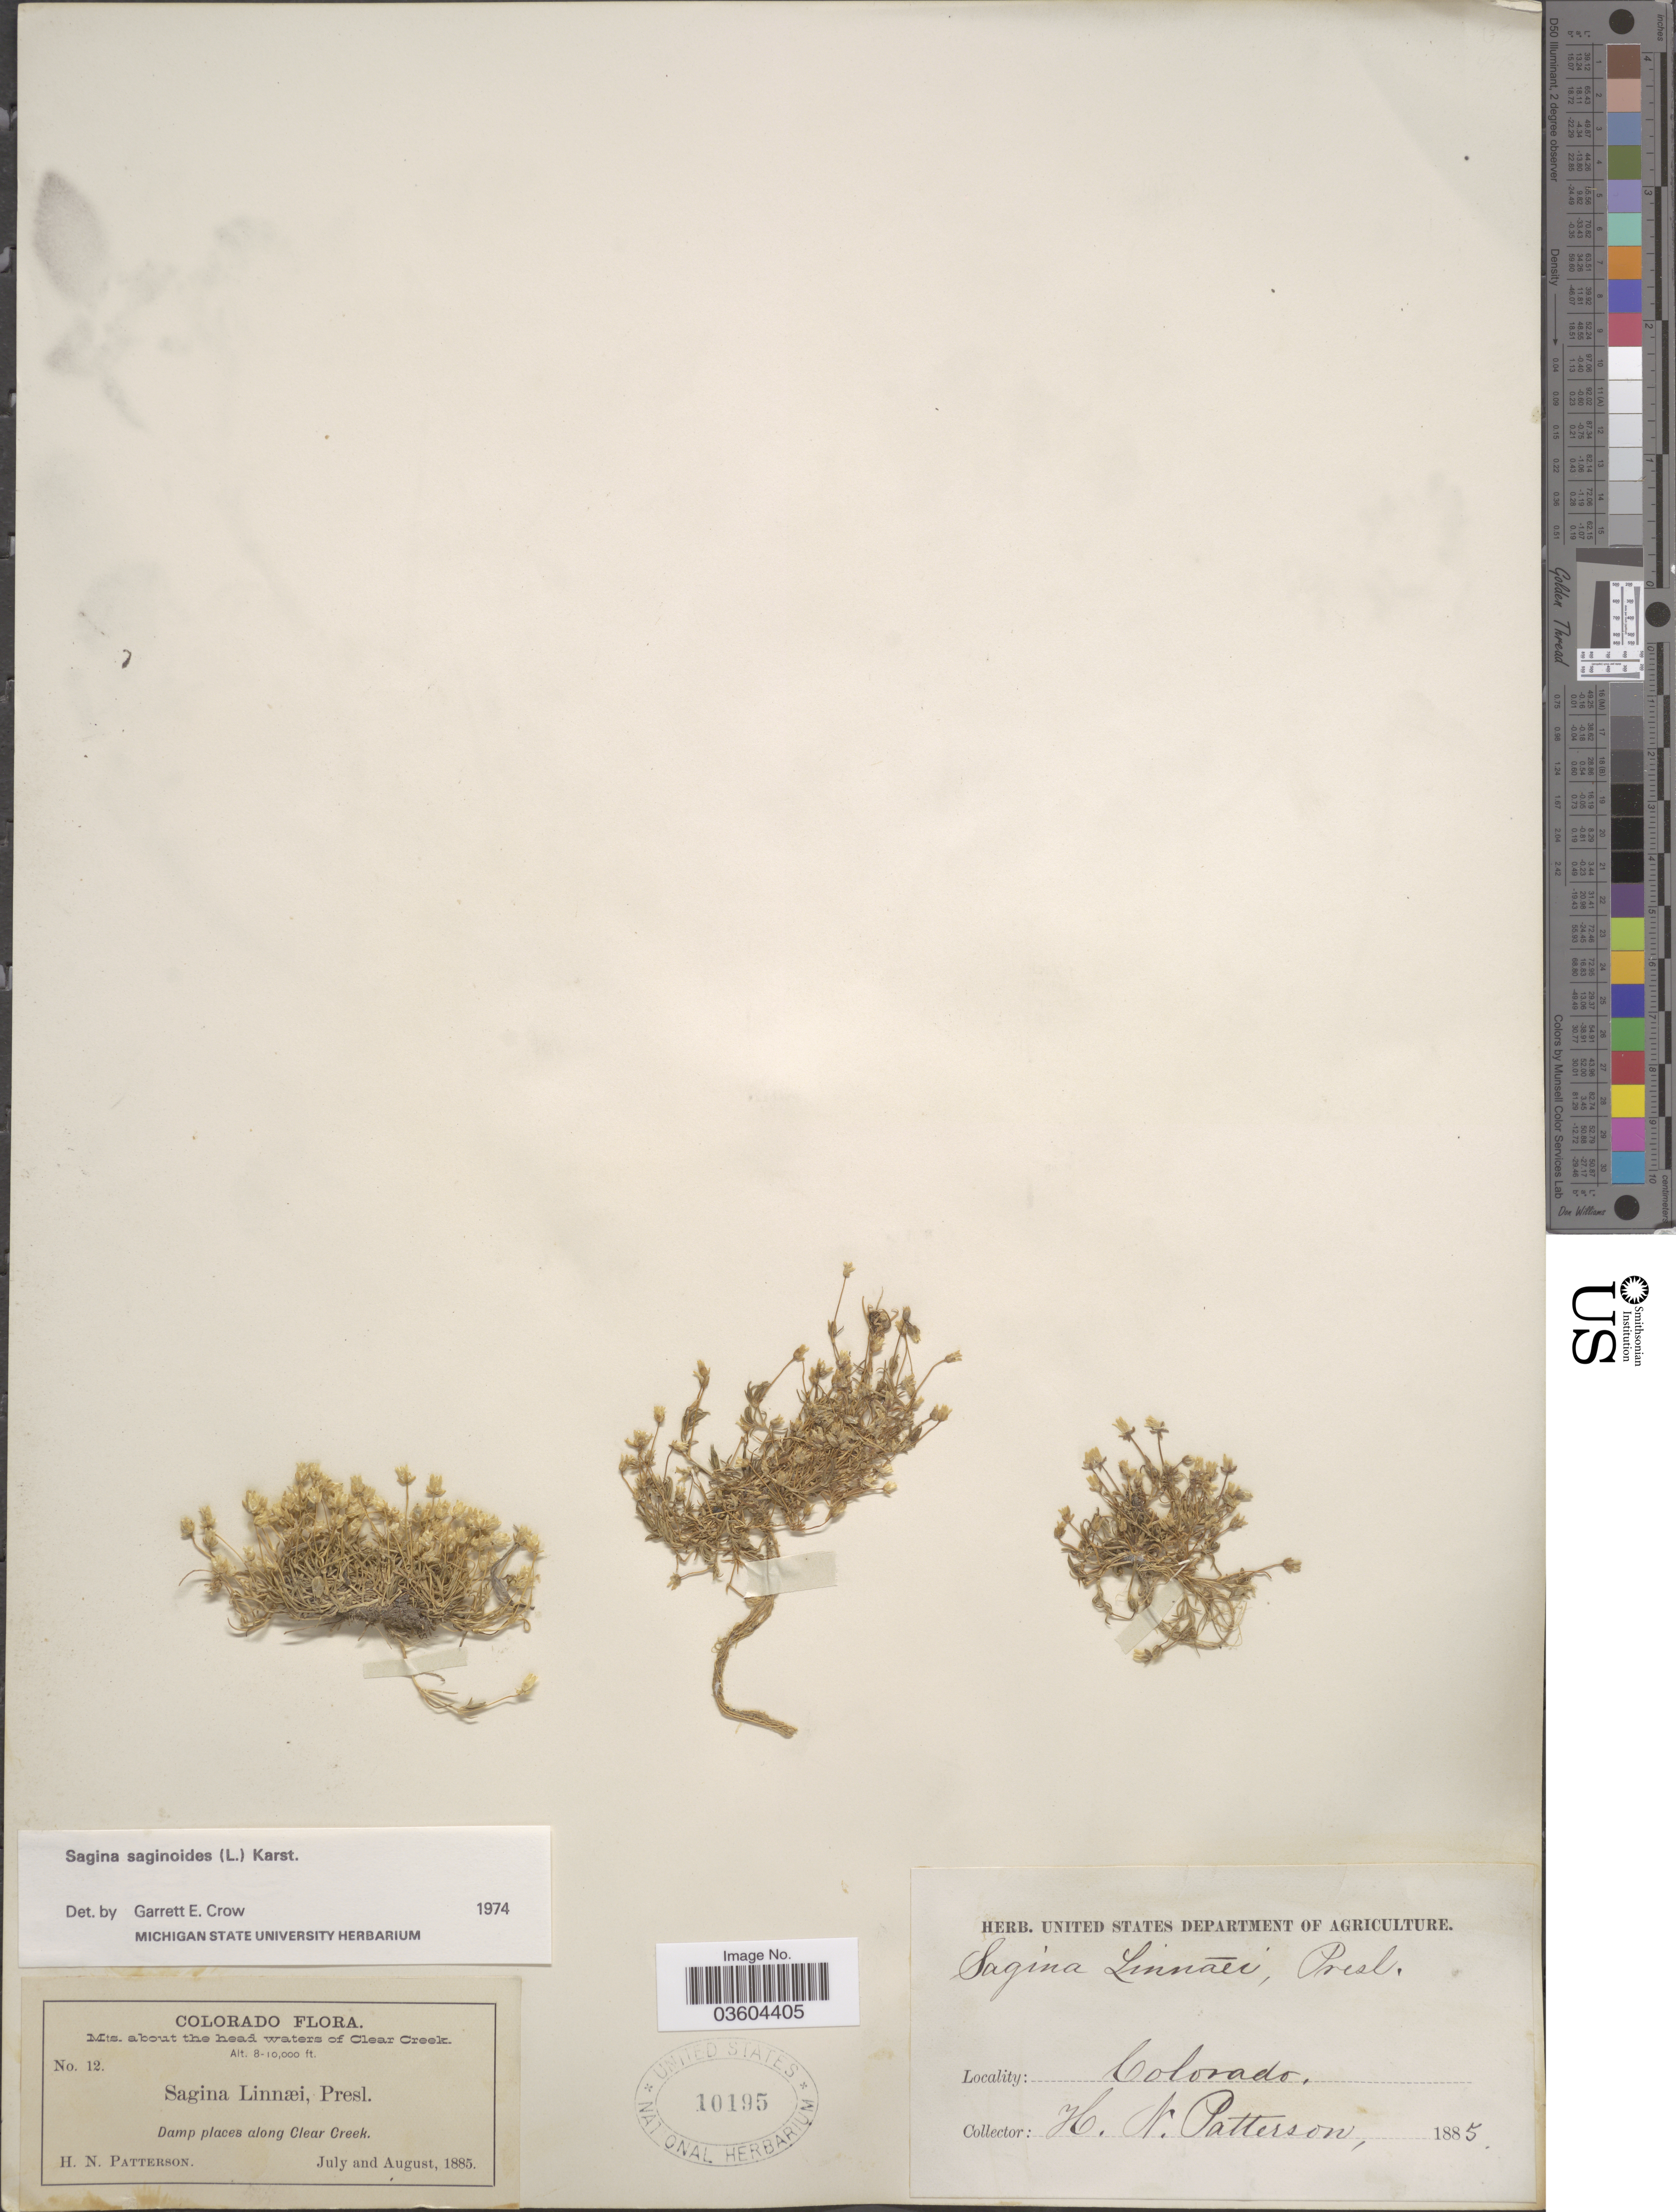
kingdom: Plantae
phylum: Tracheophyta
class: Magnoliopsida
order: Caryophyllales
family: Caryophyllaceae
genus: Sagina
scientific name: Sagina saginoides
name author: (L.) H. Karst.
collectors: H. N. Patterson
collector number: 12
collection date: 1885-07/1885-08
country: United States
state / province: Colorado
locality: Damp places along Clear Creek.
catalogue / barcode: US 10195